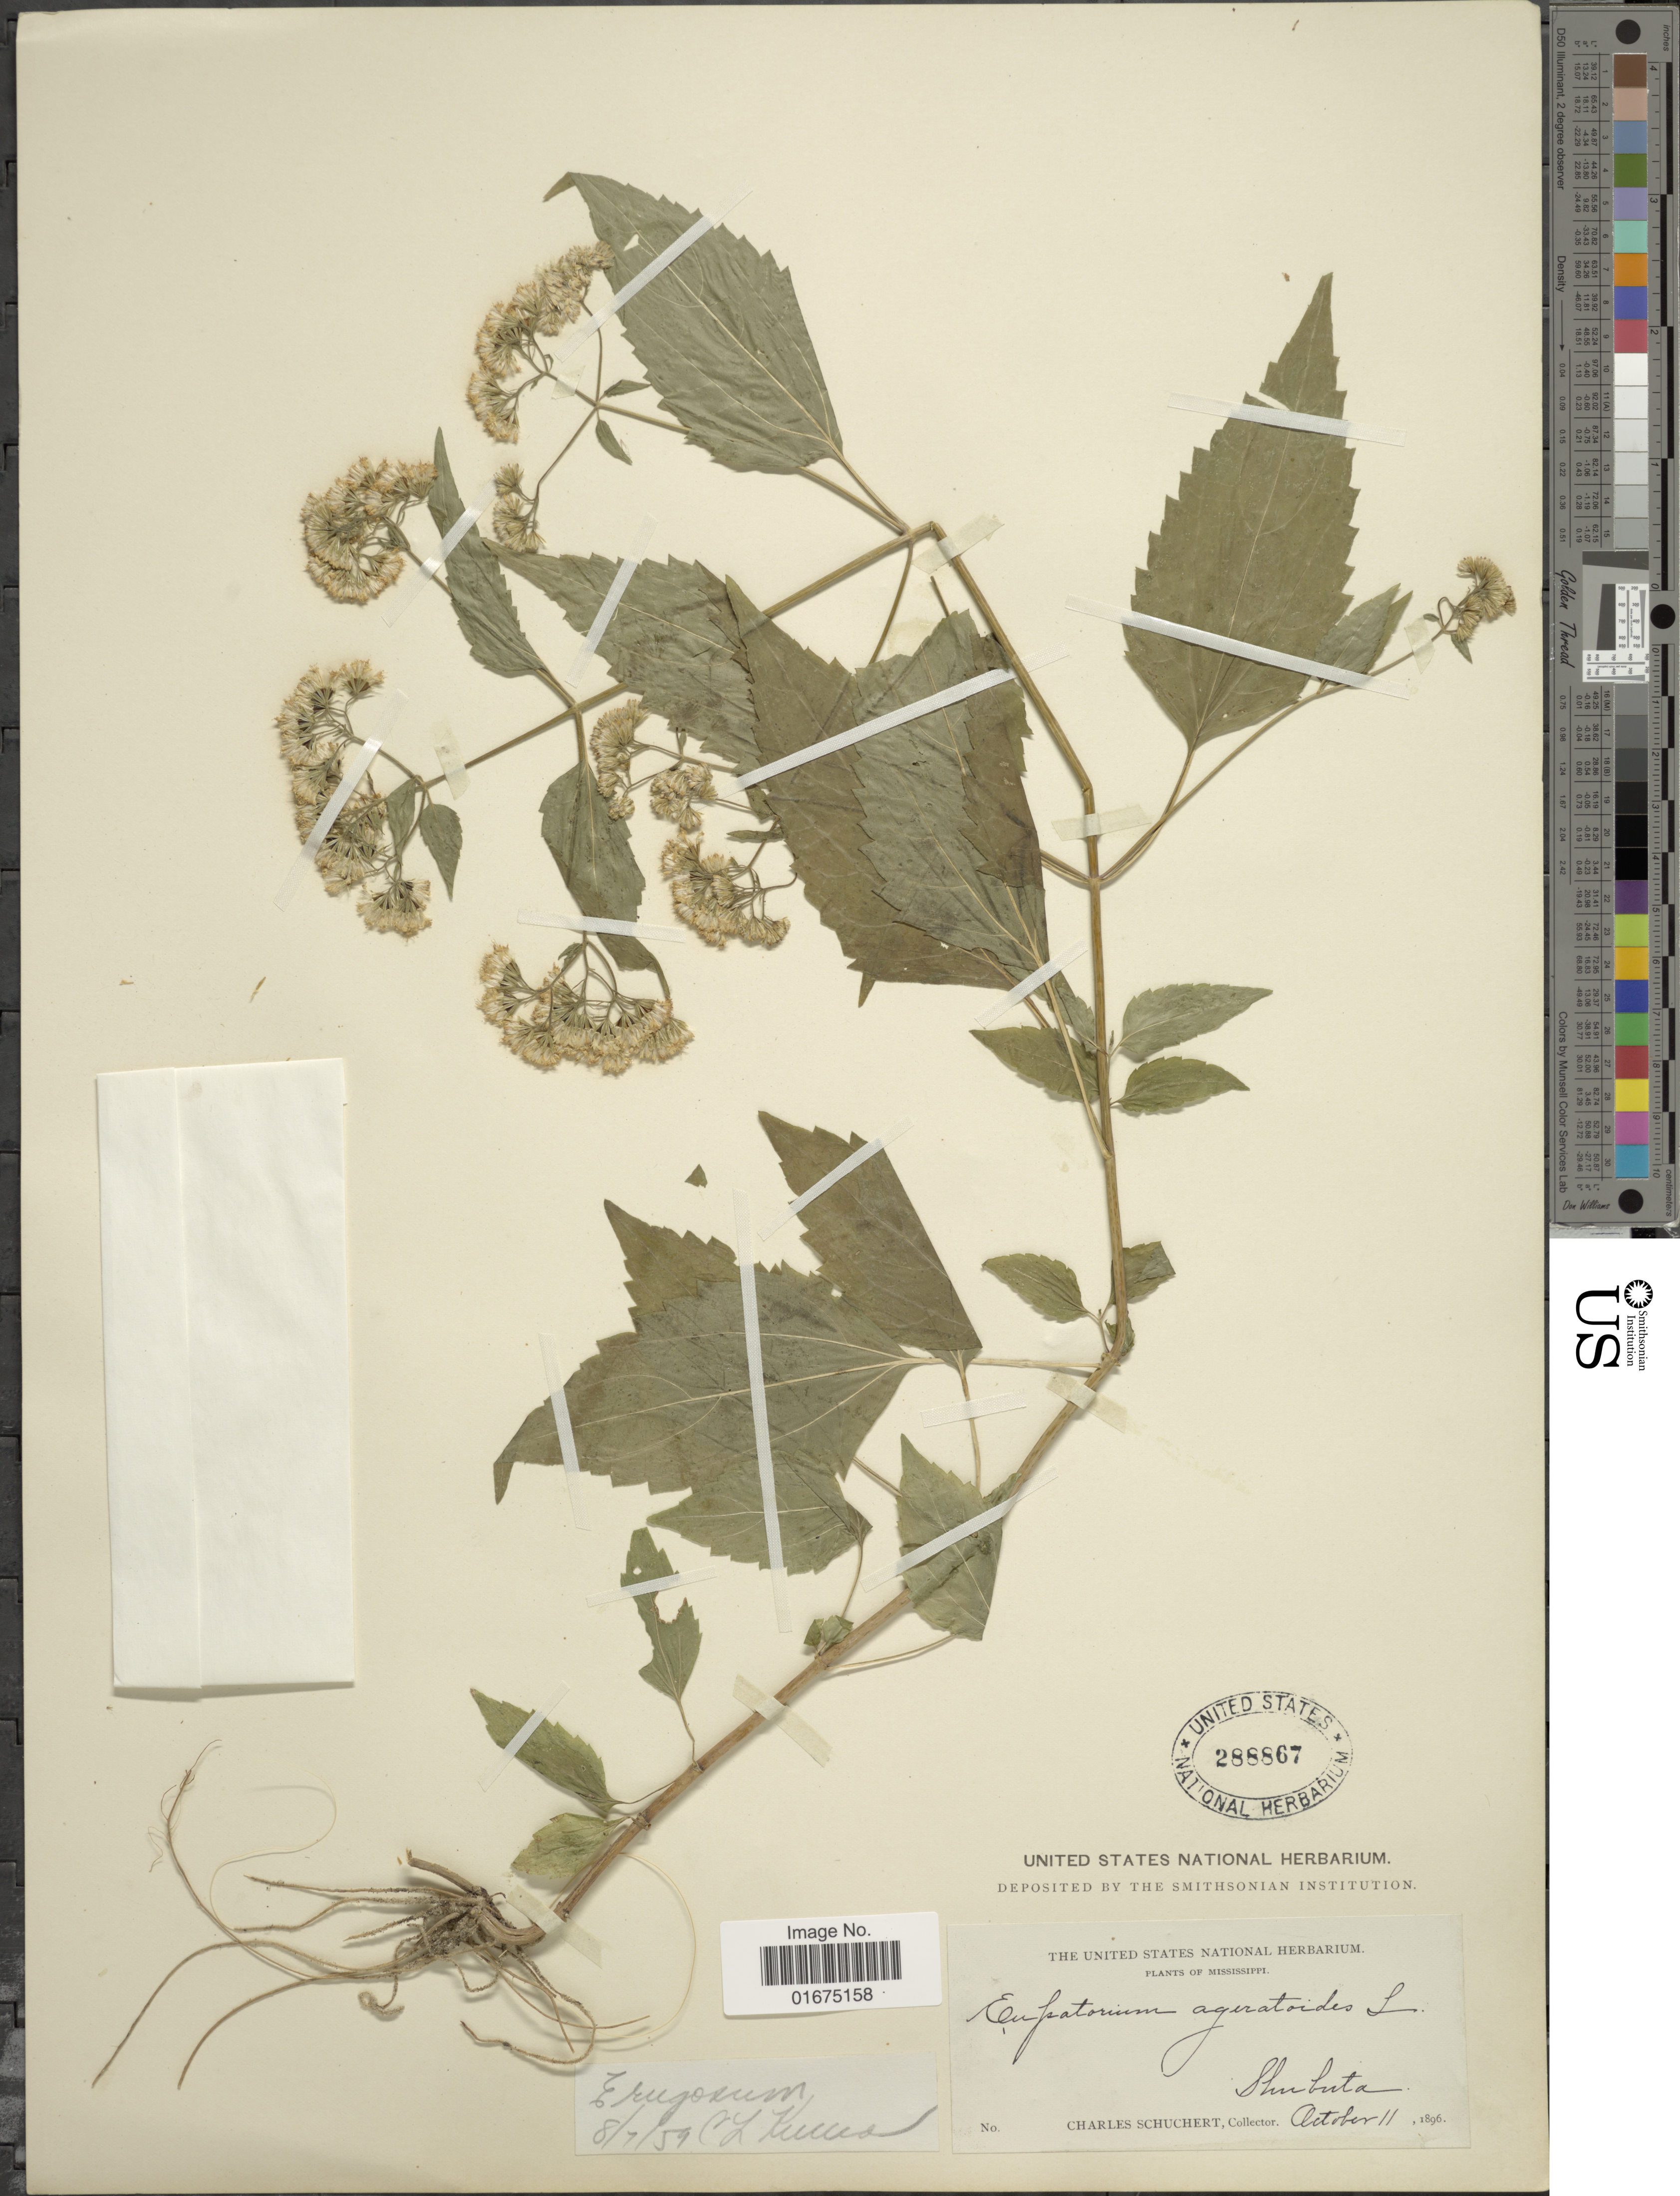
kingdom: Plantae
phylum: Tracheophyta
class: Magnoliopsida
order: Asterales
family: Asteraceae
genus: Ageratina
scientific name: Ageratina altissima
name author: (L.) R.M. King & H. Rob.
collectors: C. Schuchert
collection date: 1896-10-11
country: United States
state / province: Mississippi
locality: Shubuta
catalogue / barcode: US 288867